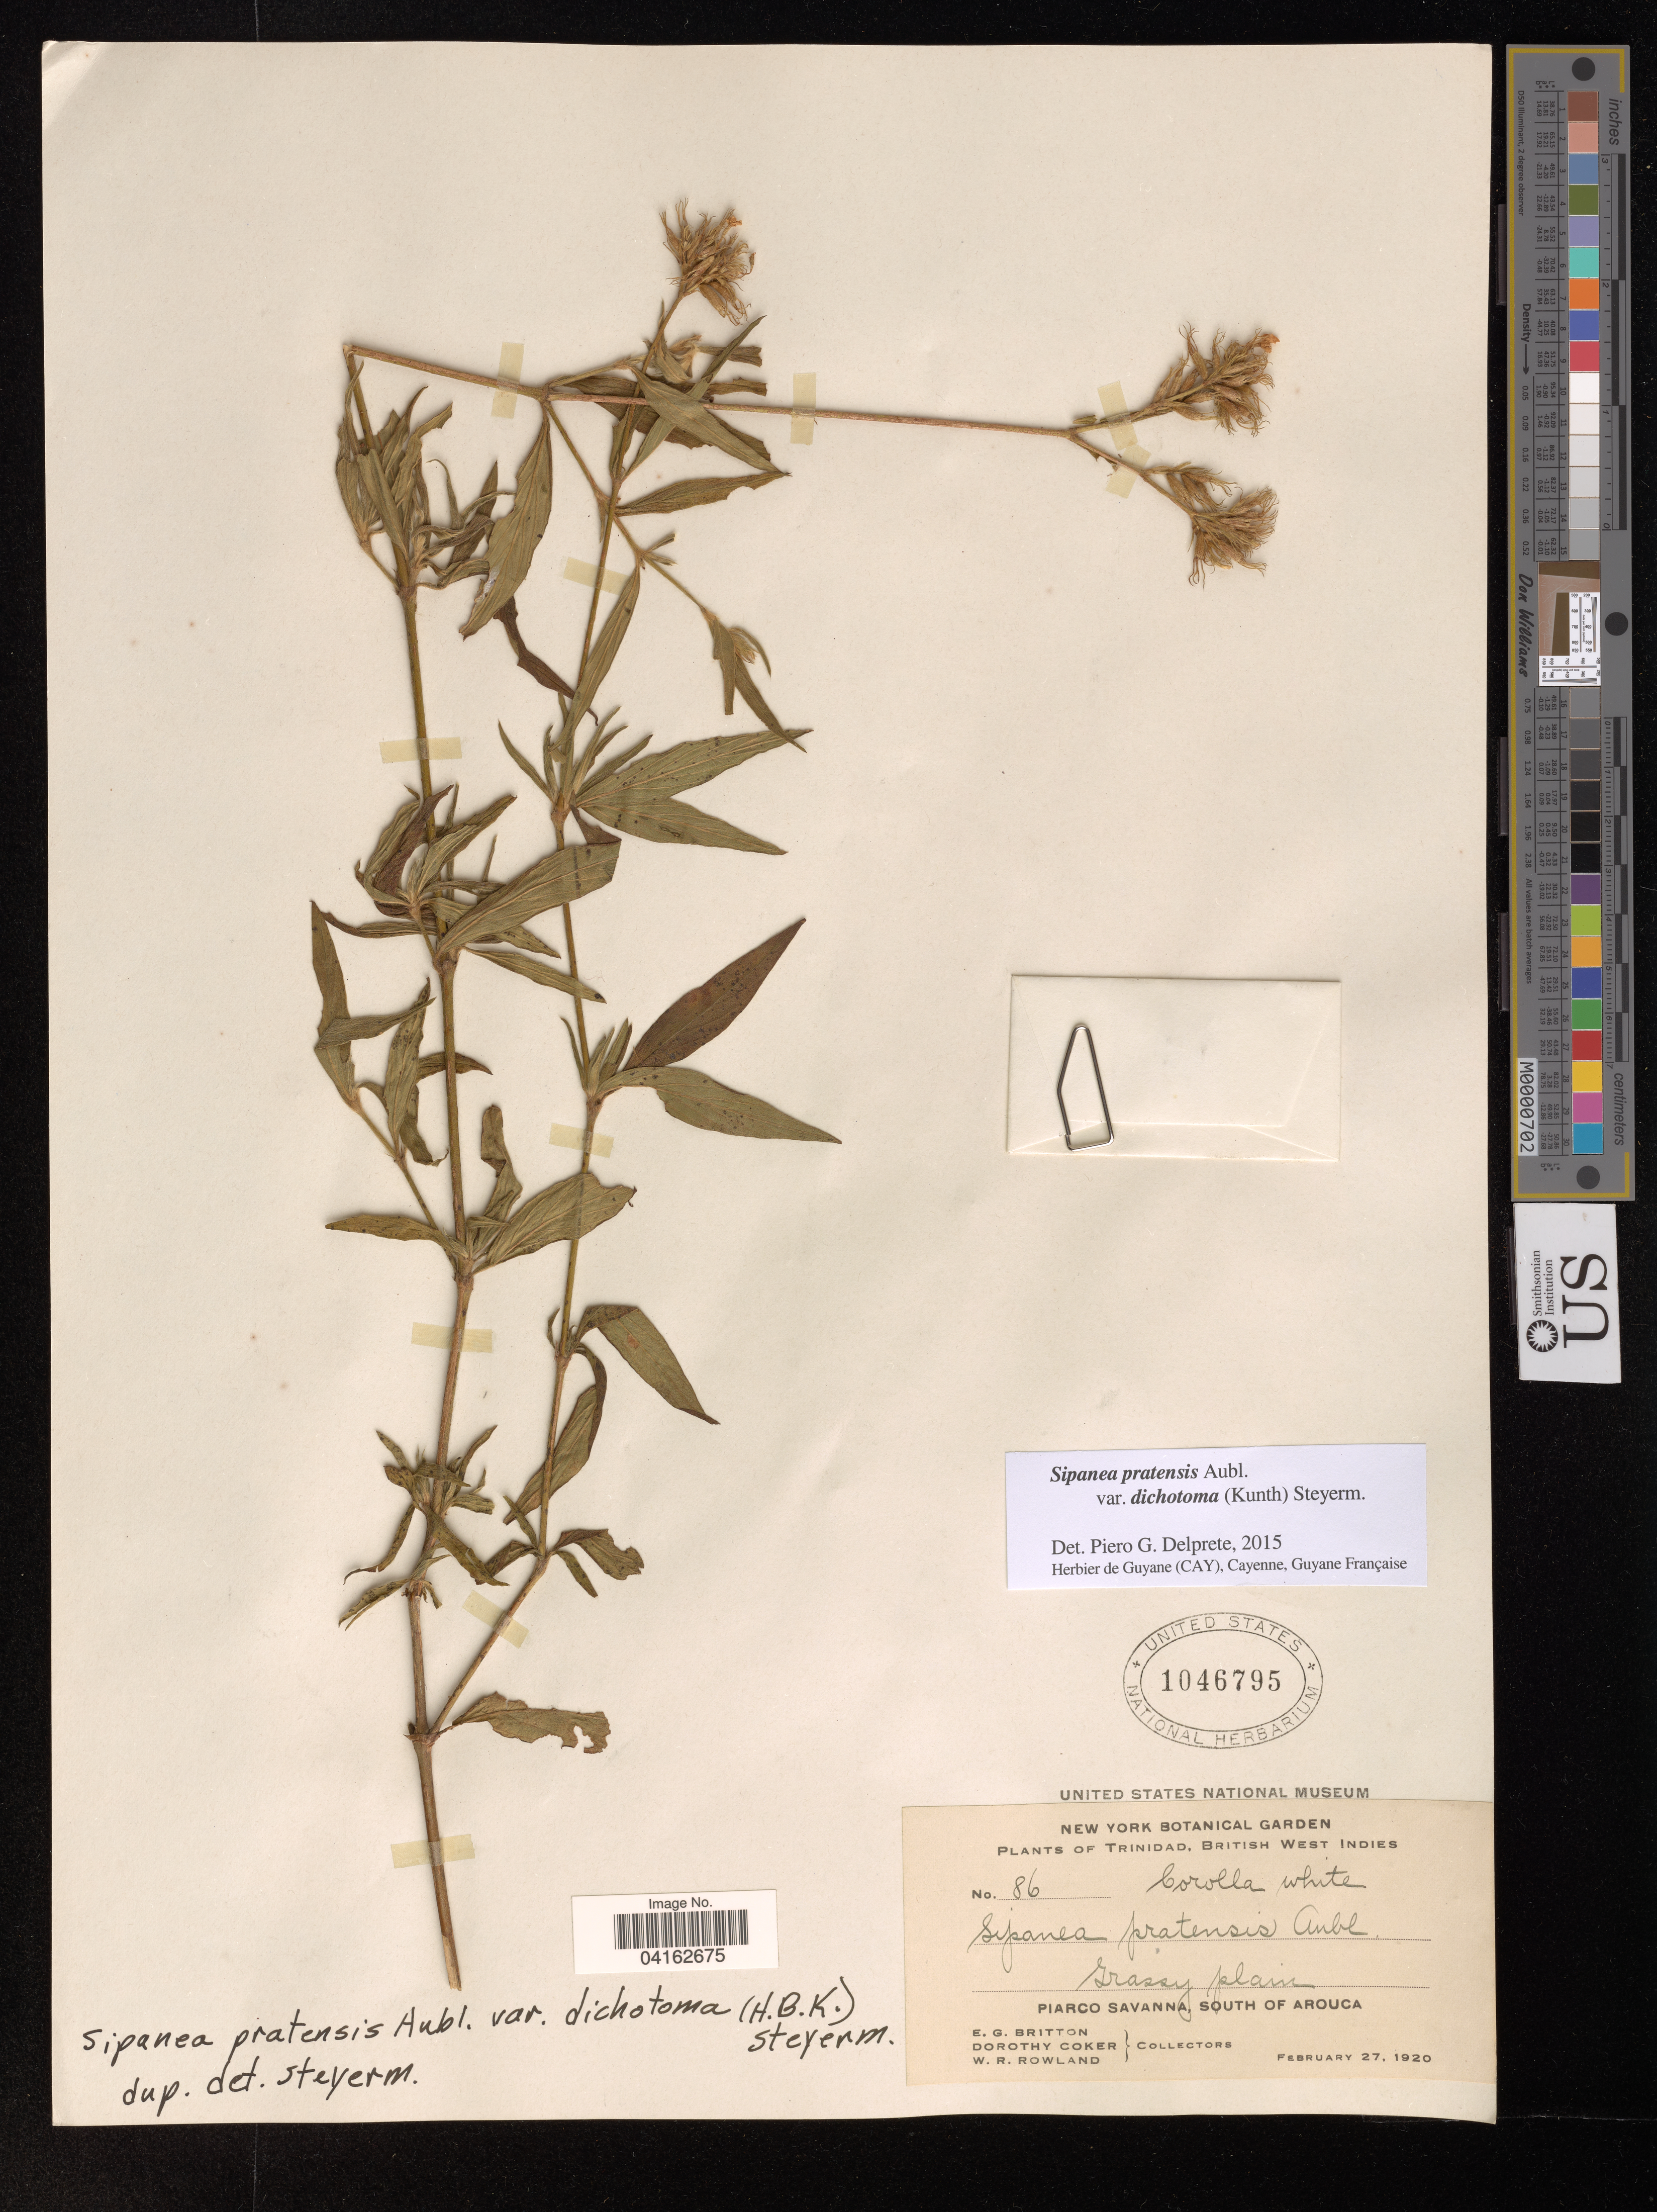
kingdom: Plantae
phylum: Tracheophyta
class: Magnoliopsida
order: Gentianales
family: Rubiaceae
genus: Sipanea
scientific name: Sipanea pratensis var. dichotoma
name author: (Kunth) Steyerm.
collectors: E. G. Britton, D. Coker & W. Rowland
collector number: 86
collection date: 1920-02-27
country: Trinidad and Tobago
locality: Trinidad, British West Indies. Piarco Savanna, south of Arouca.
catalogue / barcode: US 1046795